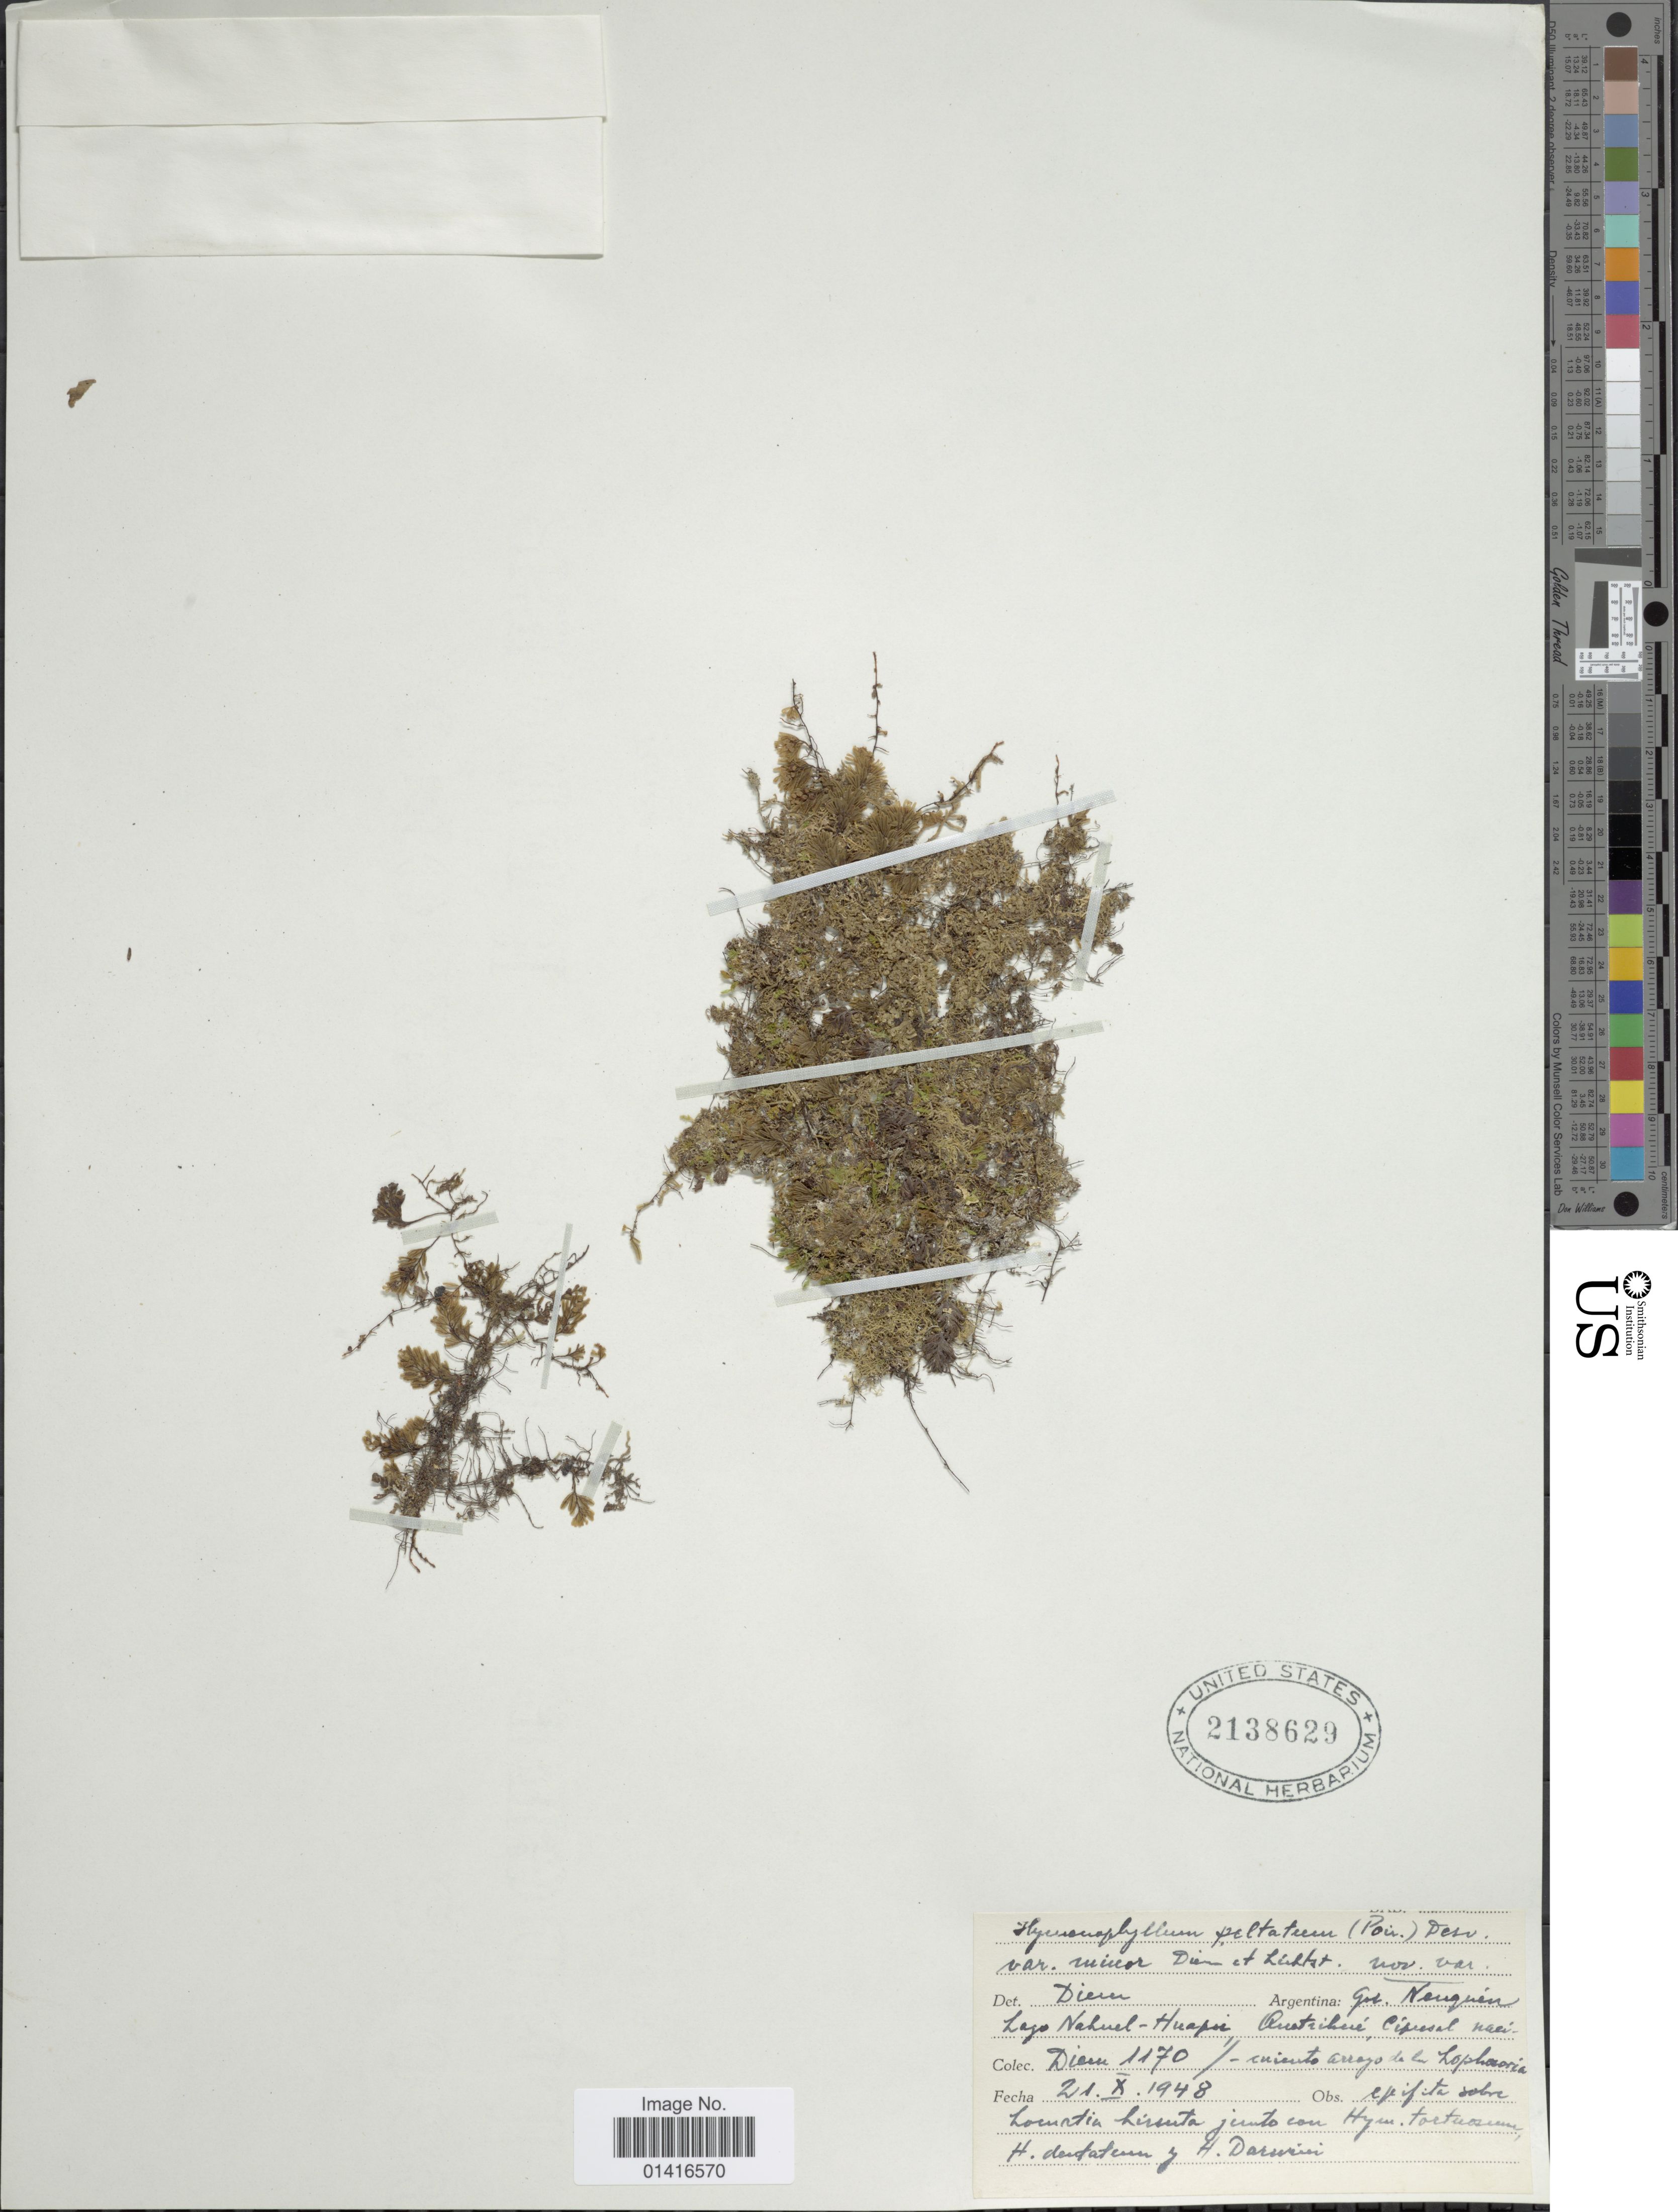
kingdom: Plantae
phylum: Tracheophyta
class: Polypodiopsida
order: Hymenophyllales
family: Hymenophyllaceae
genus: Hymenophyllum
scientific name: Hymenophyllum peltatum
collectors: T. Pederson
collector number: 1170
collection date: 1948-10-21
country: Argentina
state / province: Neuquen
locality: Lago Naheal-Huapi, Quetrihue.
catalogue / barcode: US 2138629